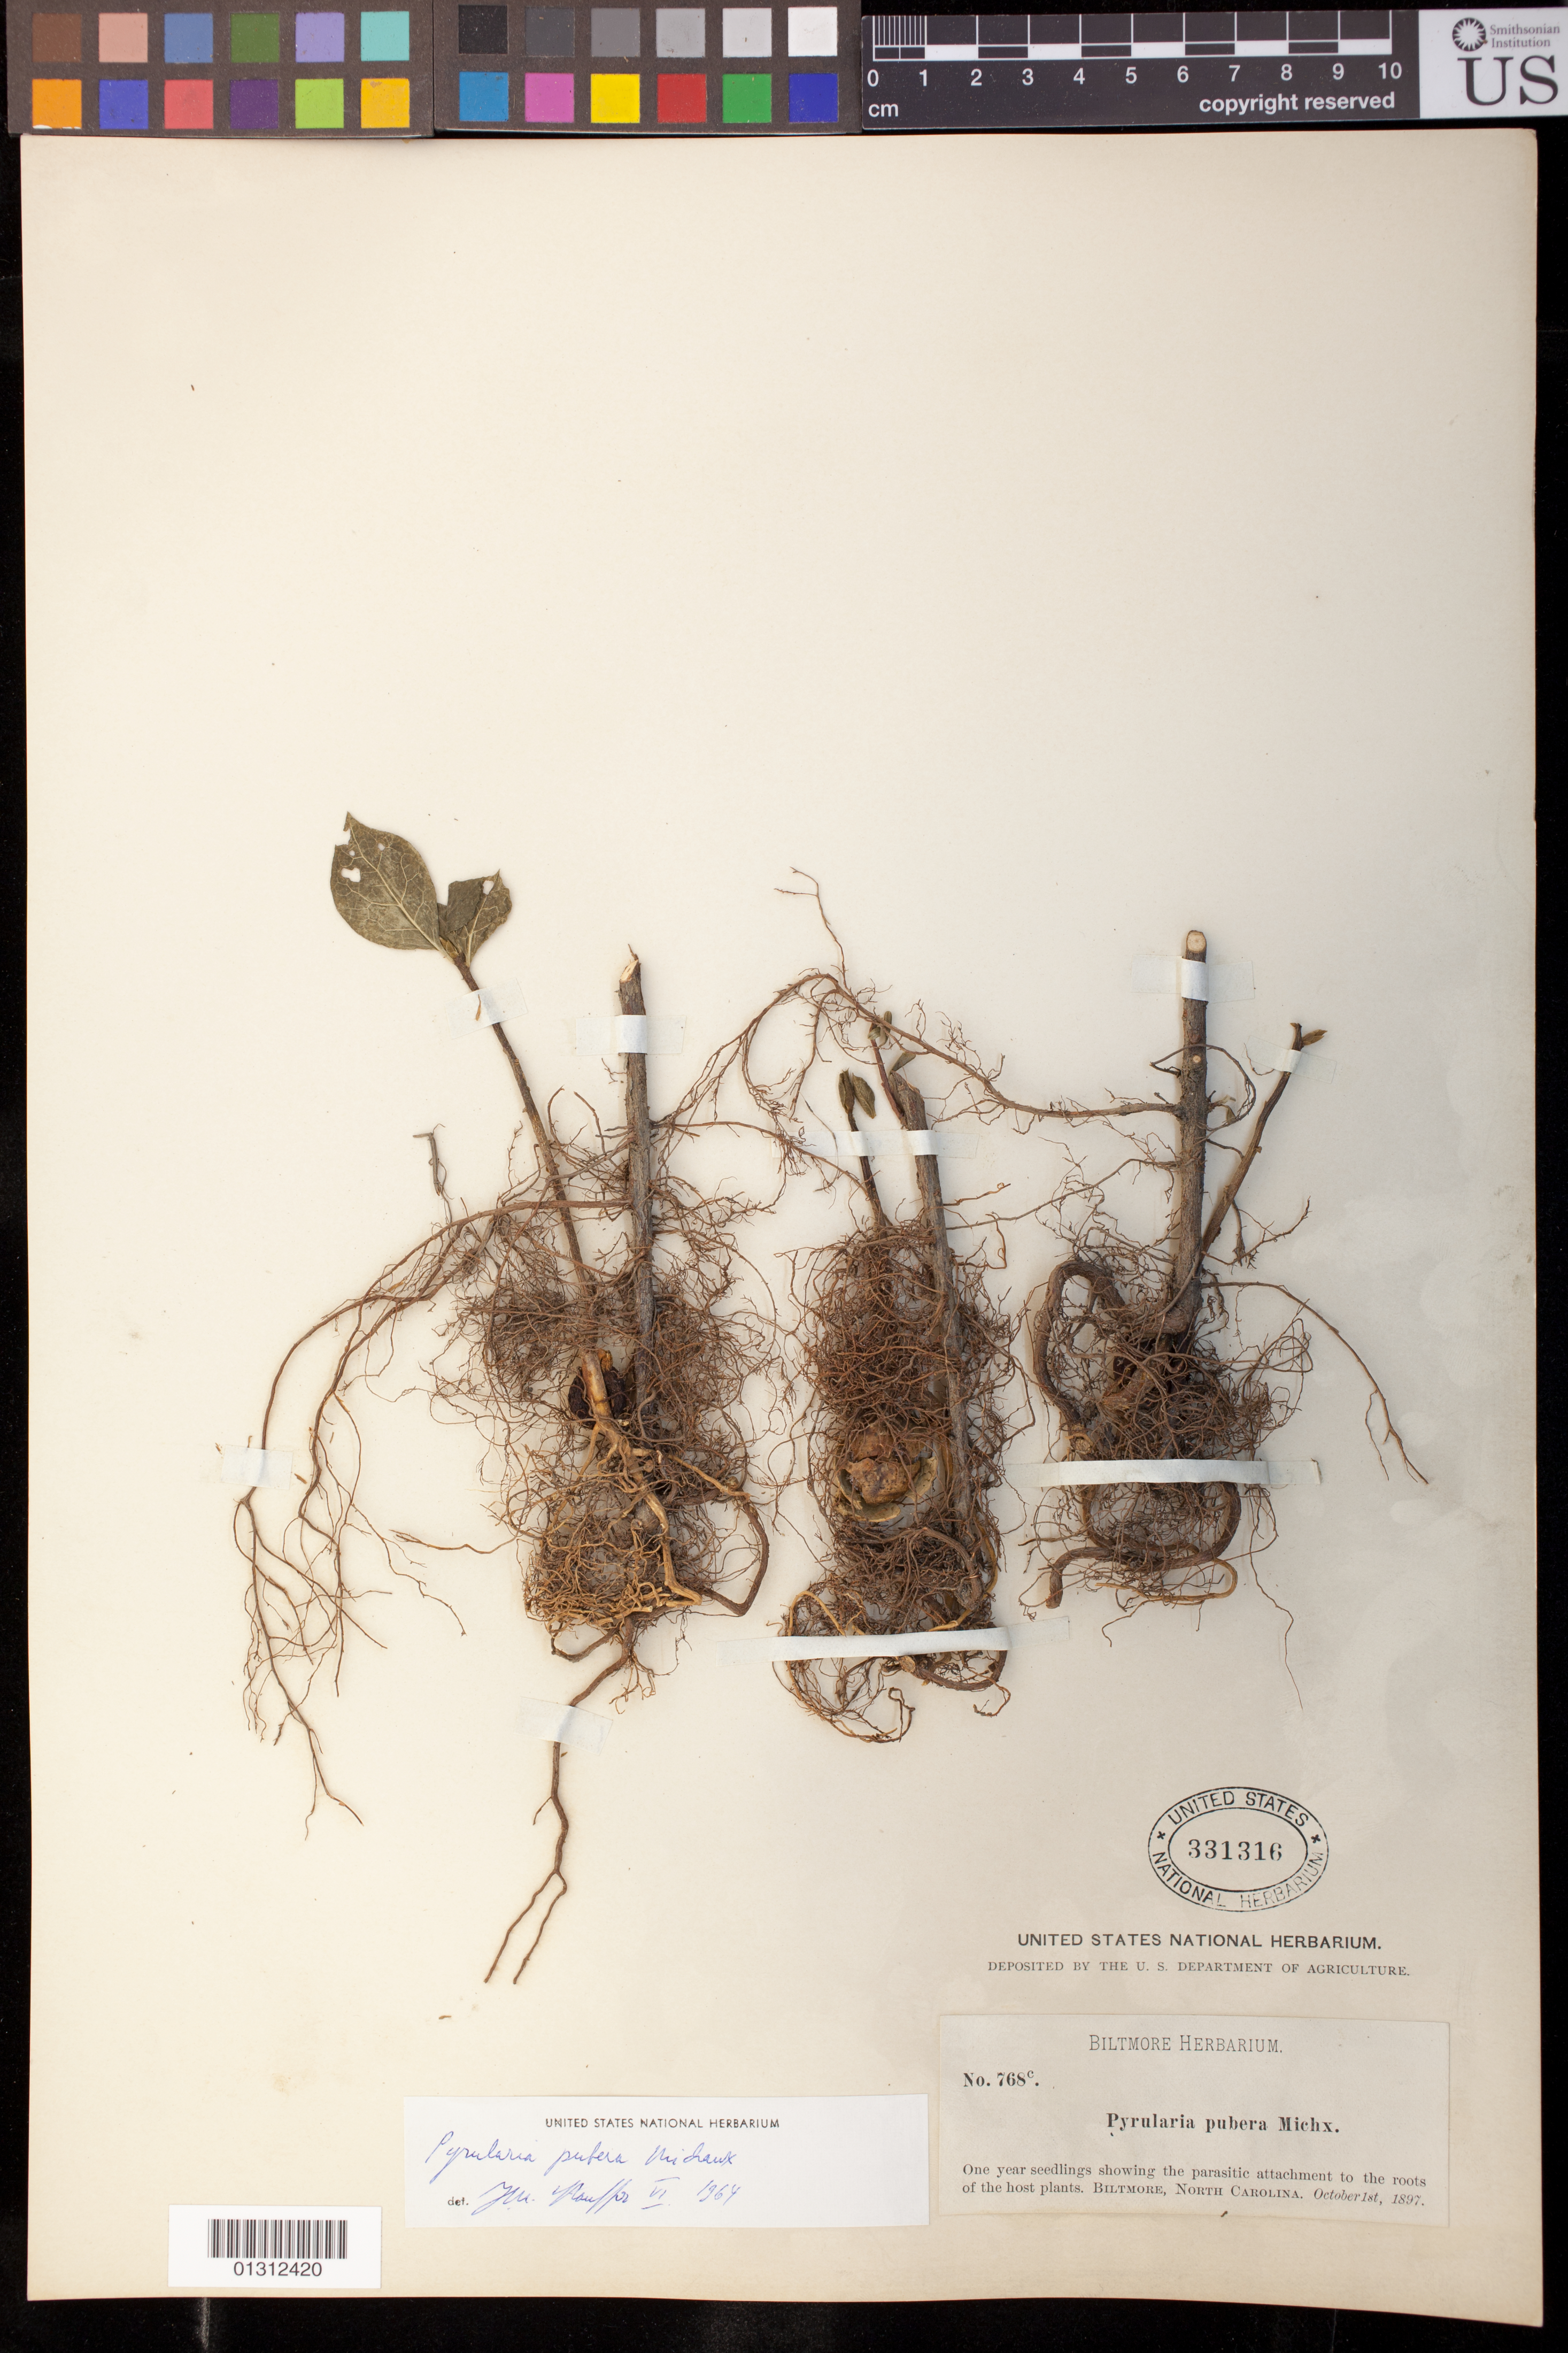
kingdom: Plantae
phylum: Tracheophyta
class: Magnoliopsida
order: Santalales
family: Cervantesiaceae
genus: Pyrularia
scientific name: Pyrularia pubera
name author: Michx.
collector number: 768c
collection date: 1897-10-01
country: United States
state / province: North Carolina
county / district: Buncombe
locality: Biltmore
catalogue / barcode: US 331316